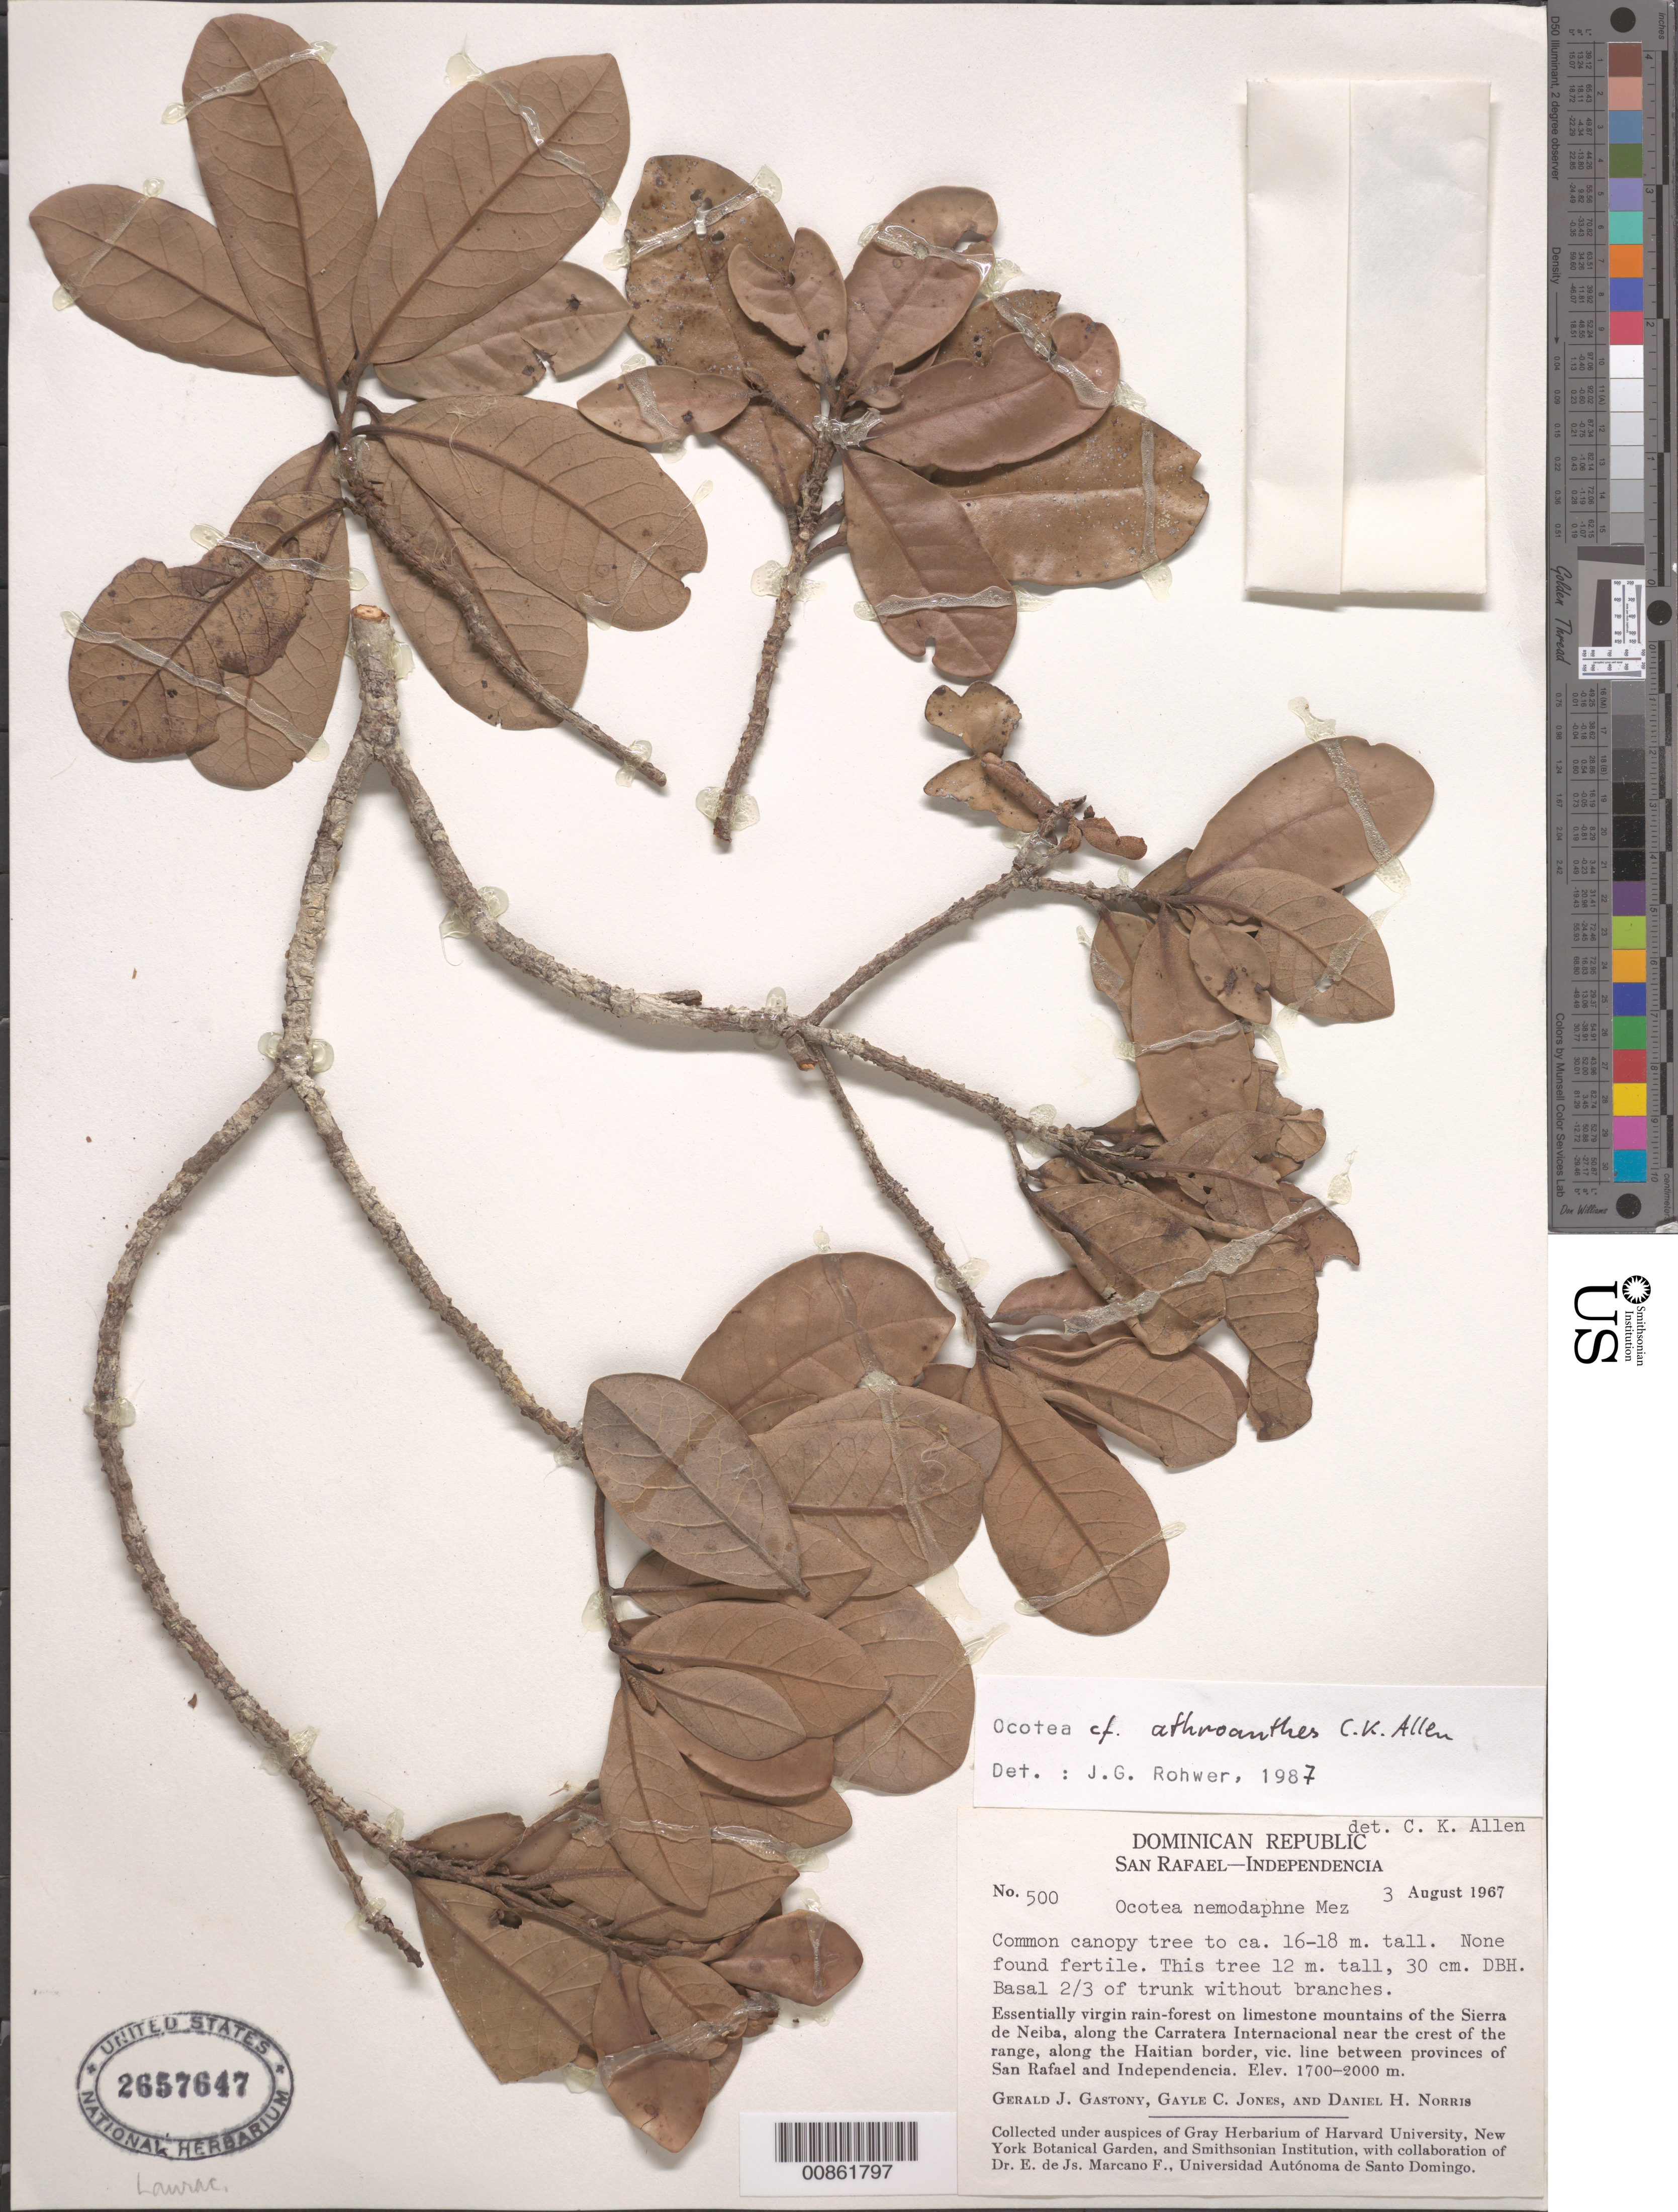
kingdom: Plantae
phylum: Tracheophyta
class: Magnoliopsida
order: Laurales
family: Lauraceae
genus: Ocotea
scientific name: Ocotea athroanthes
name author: C.K. Allen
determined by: Rohwer, J. G.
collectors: G. Gastony, G. C. Jones & D. H. Norris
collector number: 500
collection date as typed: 03 Aug 1967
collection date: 1967-08-03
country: Dominican Republic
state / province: Elías Piña / Independencia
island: Hispaniola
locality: Sierra de Neiba, along Carretera Internacional near the crest of the range, along the Haitian border, vicinity line between provinces of San Rafael (obsolete) and Independencia.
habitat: Essentially virgin rain-forest on limestone mountains.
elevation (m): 1700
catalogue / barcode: US 2657647